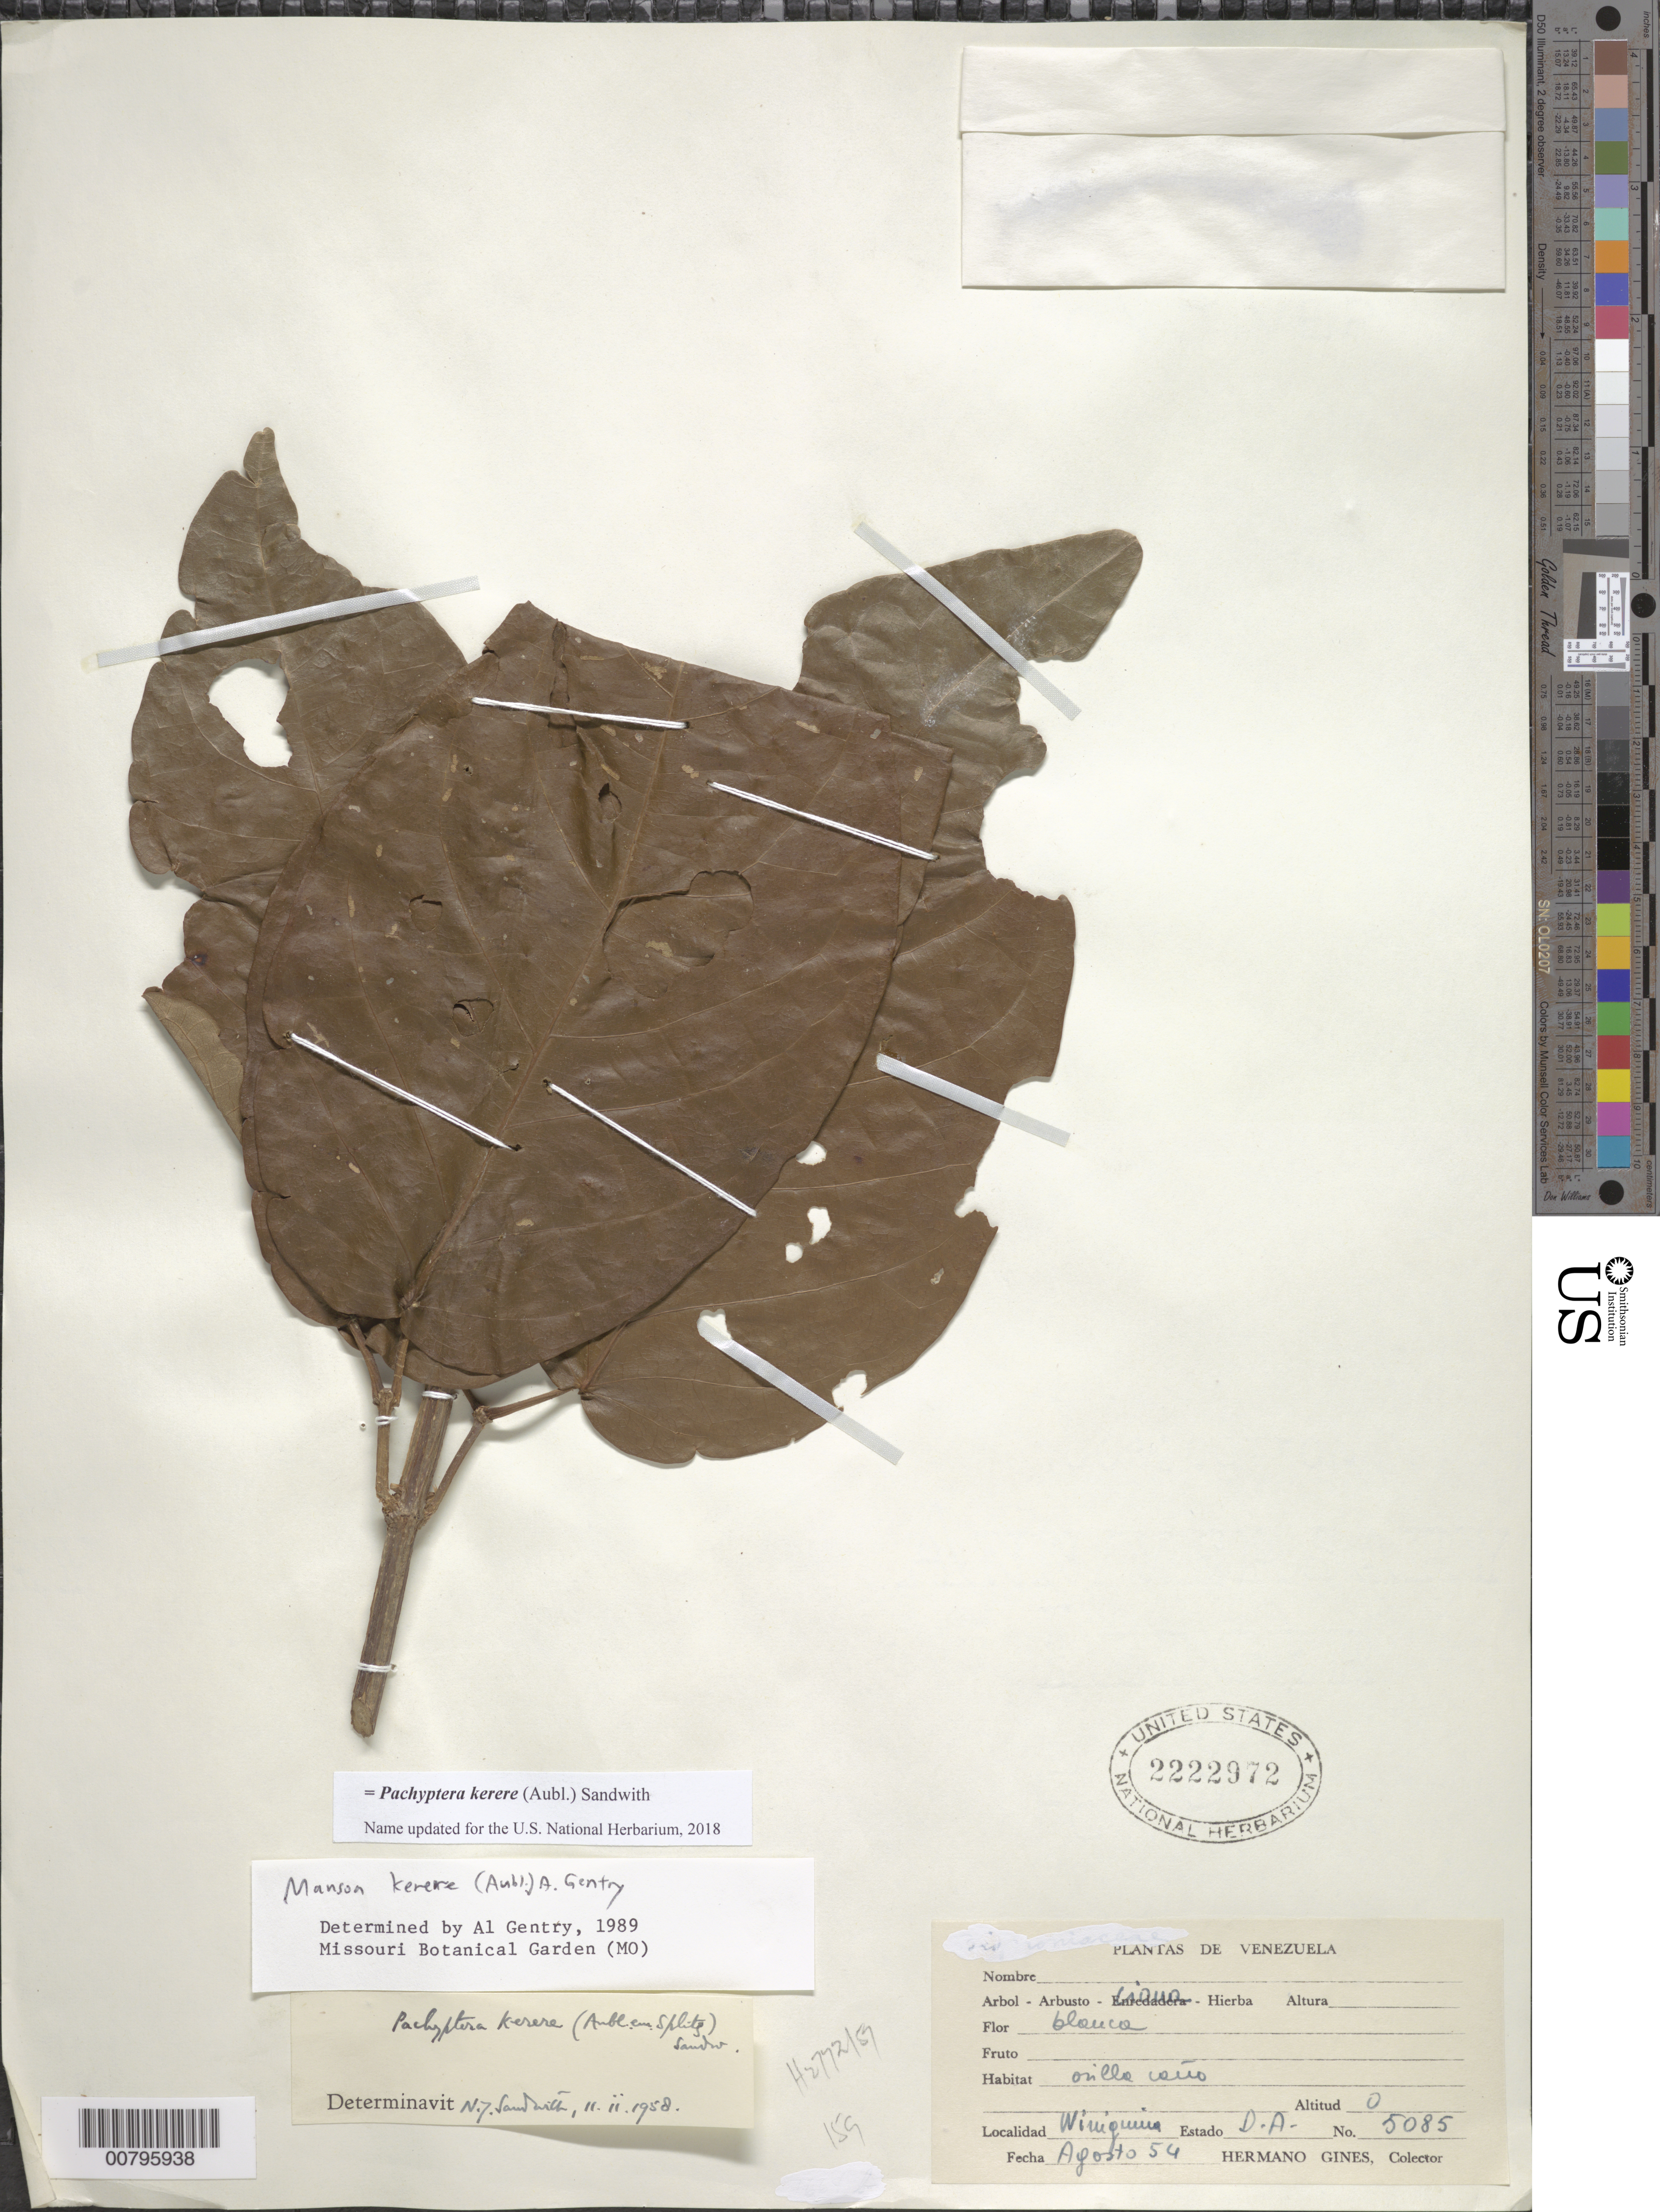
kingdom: Plantae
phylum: Tracheophyta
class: Magnoliopsida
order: Lamiales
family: Bignoniaceae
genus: Pachyptera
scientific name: Pachyptera kerere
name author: (Aubl.) Sandwith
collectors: H. Gines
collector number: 5085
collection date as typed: Aug-54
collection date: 1954-08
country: Venezuela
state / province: Delta Amacuro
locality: C. Wiuiquina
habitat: Orilla cano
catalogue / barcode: US 2222972